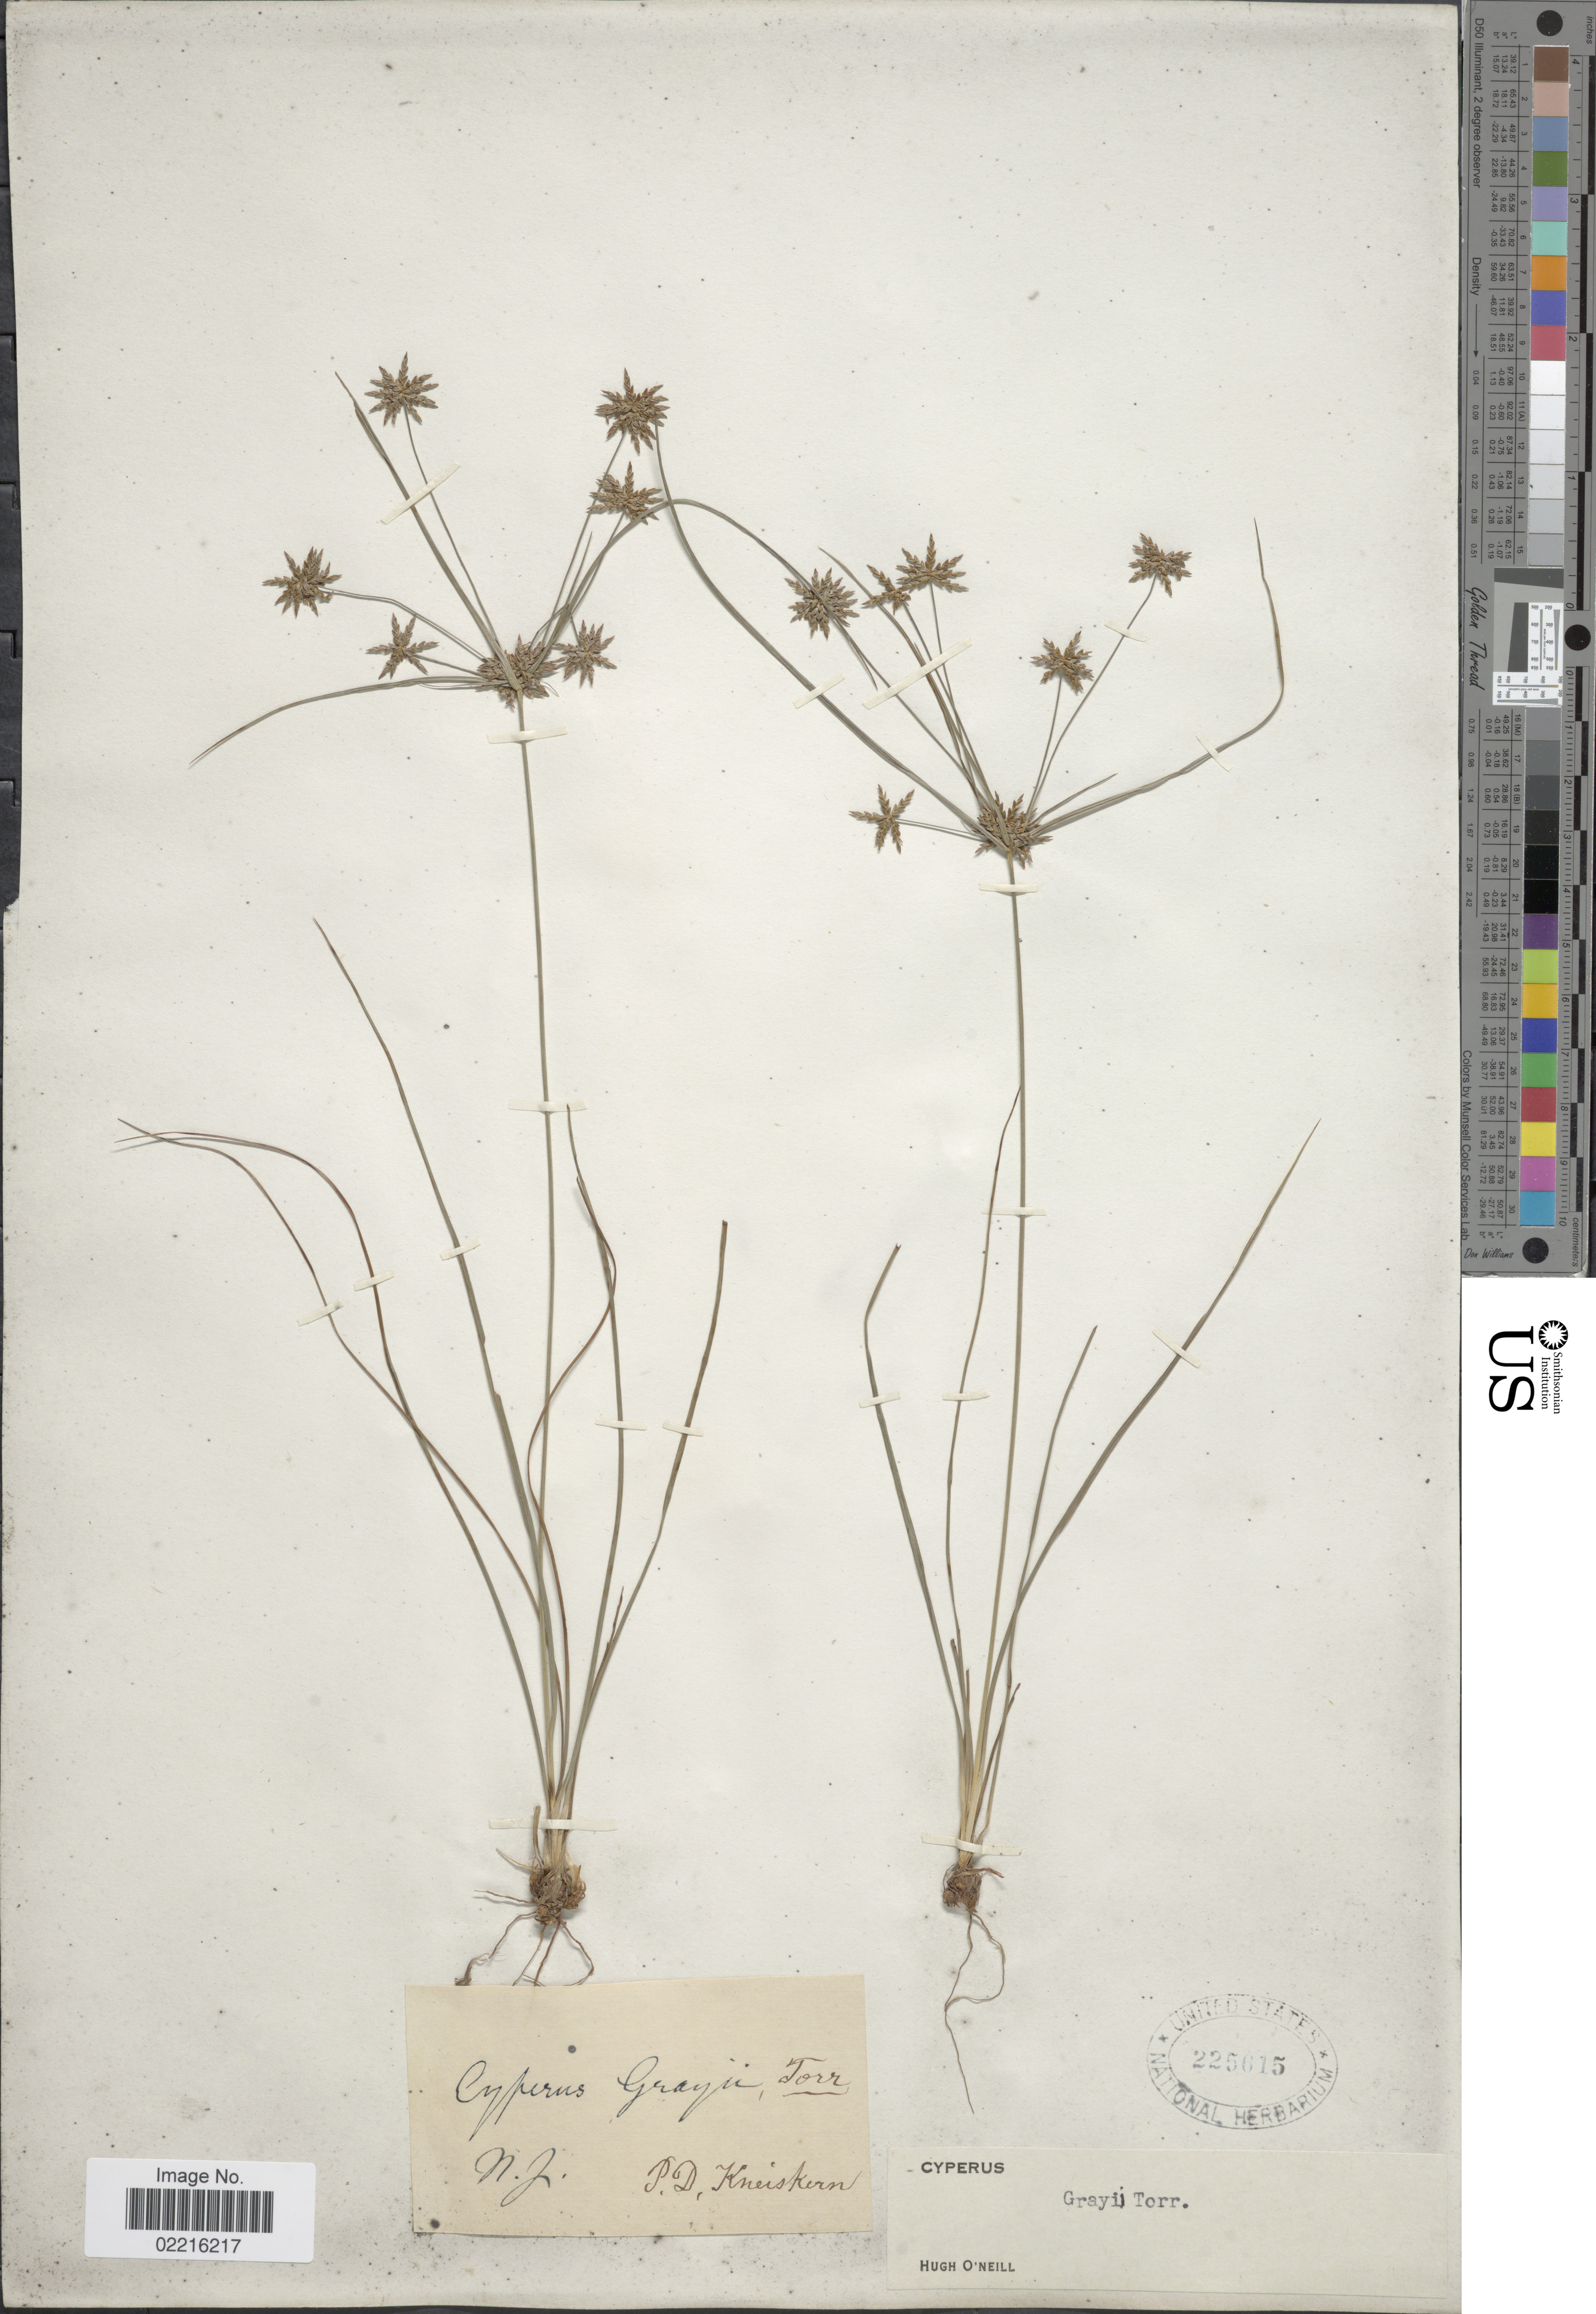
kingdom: Plantae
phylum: Tracheophyta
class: Liliopsida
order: Poales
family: Cyperaceae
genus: Cyperus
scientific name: Cyperus grayi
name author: Torr.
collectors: P. Kneiskern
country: United States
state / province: New Jersey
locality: NJ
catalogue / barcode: US 225615